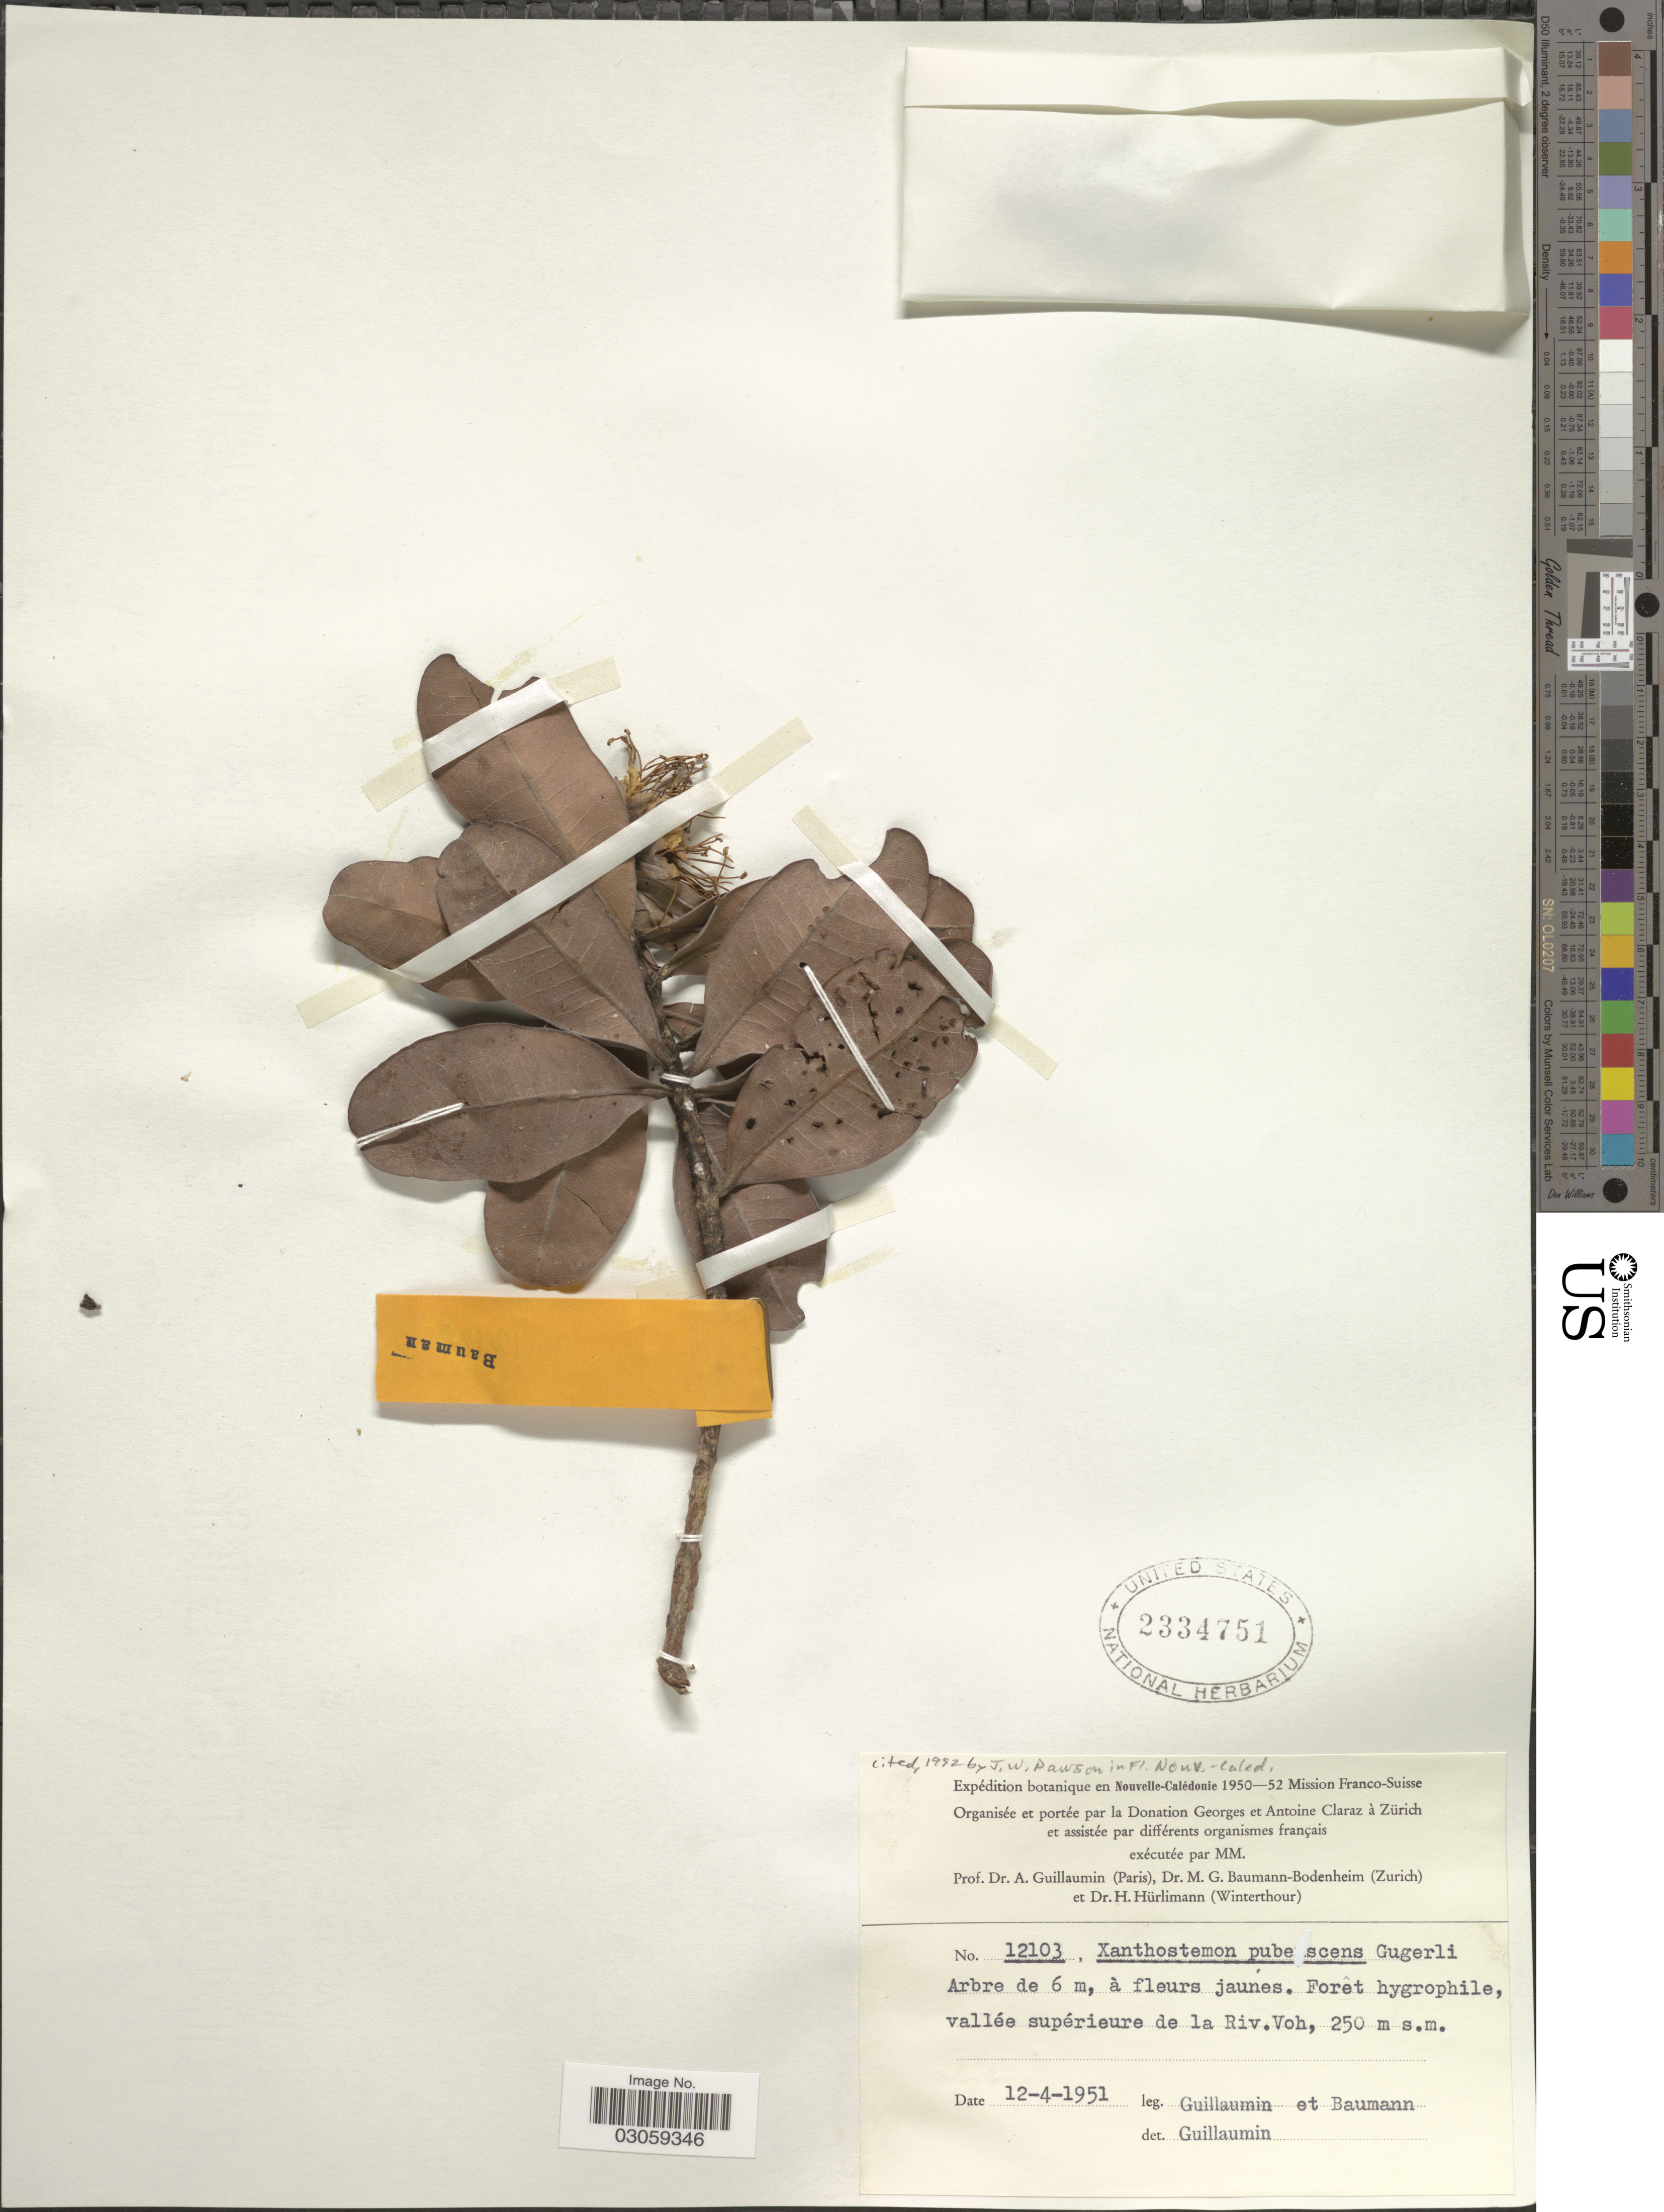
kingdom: Plantae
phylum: Tracheophyta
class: Magnoliopsida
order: Myrtales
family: Myrtaceae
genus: Xanthostemon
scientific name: Xanthostemon pubescens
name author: (Brongn. & Gris) Sebert & Pancher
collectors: A. Guillaumin & M. G. Baumann-Bodenheim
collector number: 12103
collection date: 1951-04-12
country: New Caledonia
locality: En Nouvelle-Calédonie. Vallée supérieure de la Riv. Voh.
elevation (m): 250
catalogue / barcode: US 2334751